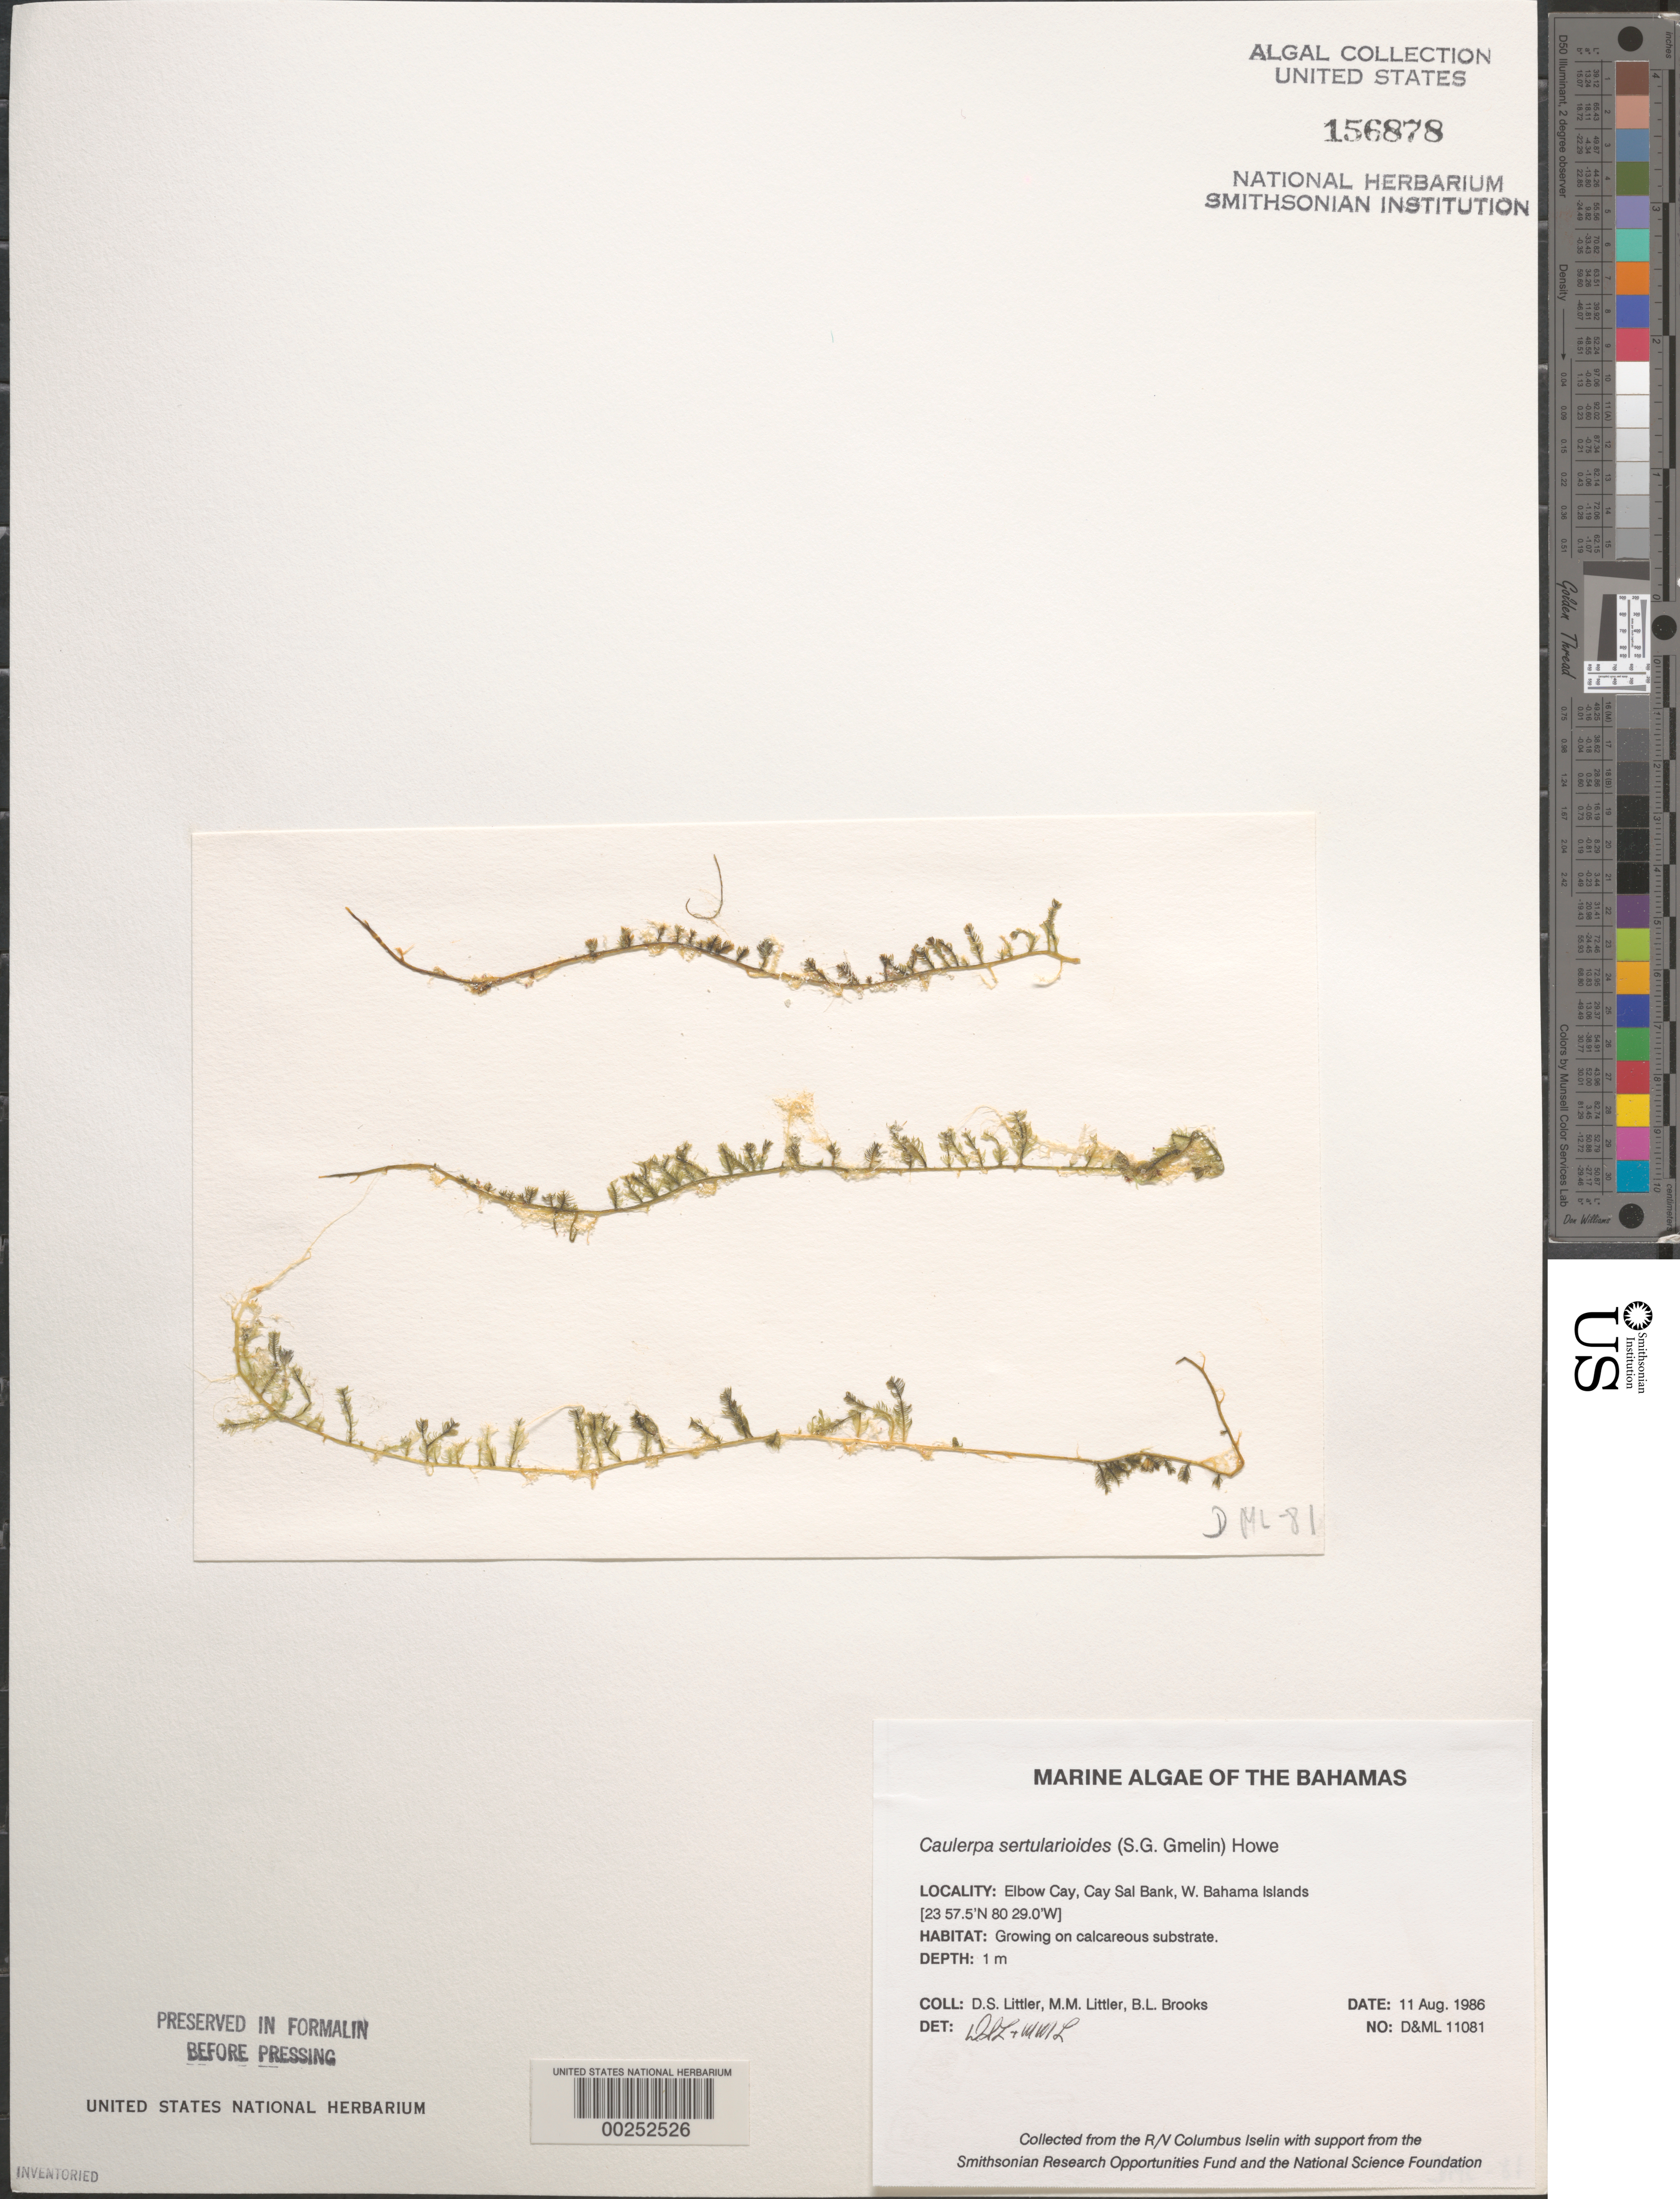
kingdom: Plantae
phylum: Chlorophyta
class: Ulvophyceae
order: Bryopsidales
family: Caulerpaceae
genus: Caulerpa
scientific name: Caulerpa sertularioides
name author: (S.G. Gmel.) M. Howe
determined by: Littler, D. S.; Littler, M. M.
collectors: D. S. Littler, M. M. Littler & B. Brooks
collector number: D&ML 11081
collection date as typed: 11 Aug 1986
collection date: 1986-08-11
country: Bahamas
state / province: Bimini Banks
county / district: Bimini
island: Elbow Cay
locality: Cay Sal Banks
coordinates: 23 57.5'N, 80 29.0'W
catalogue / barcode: US 156878